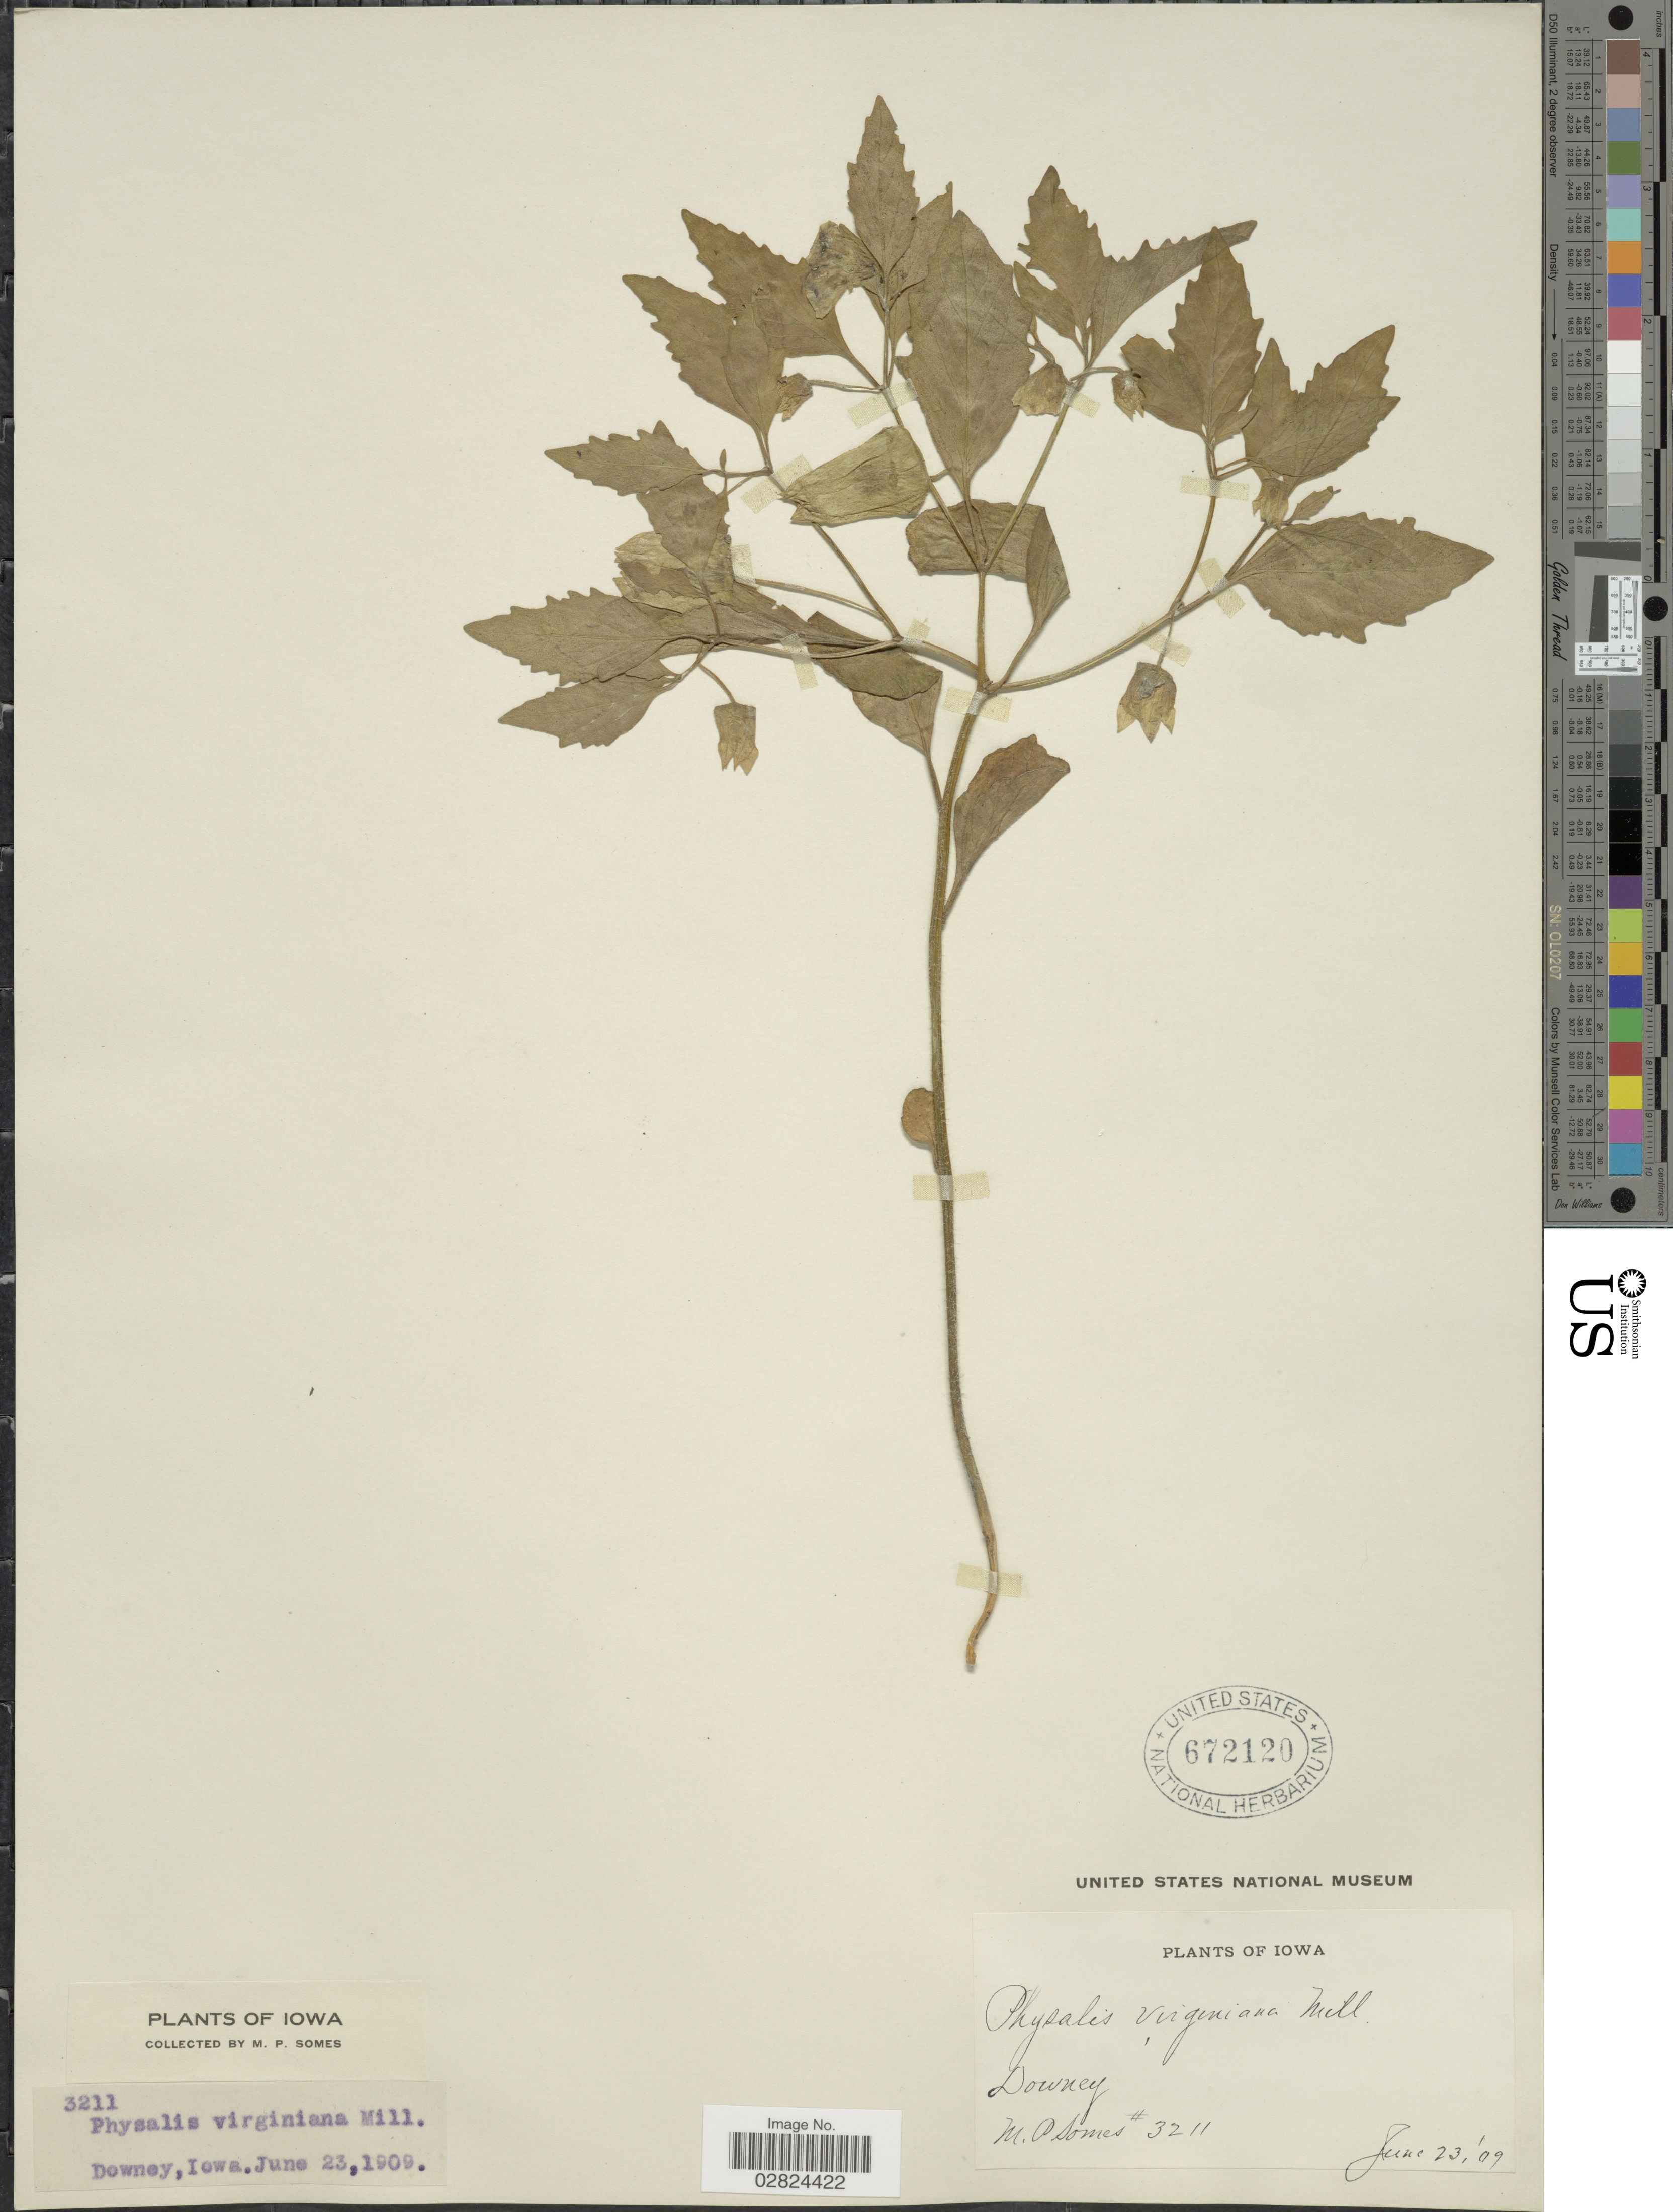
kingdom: Plantae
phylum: Tracheophyta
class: Magnoliopsida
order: Solanales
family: Solanaceae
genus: Physalis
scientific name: Physalis virginiana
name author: Mill.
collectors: M. Somes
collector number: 3211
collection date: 1909-06-23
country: United States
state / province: Iowa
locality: Downey.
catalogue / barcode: US 672120